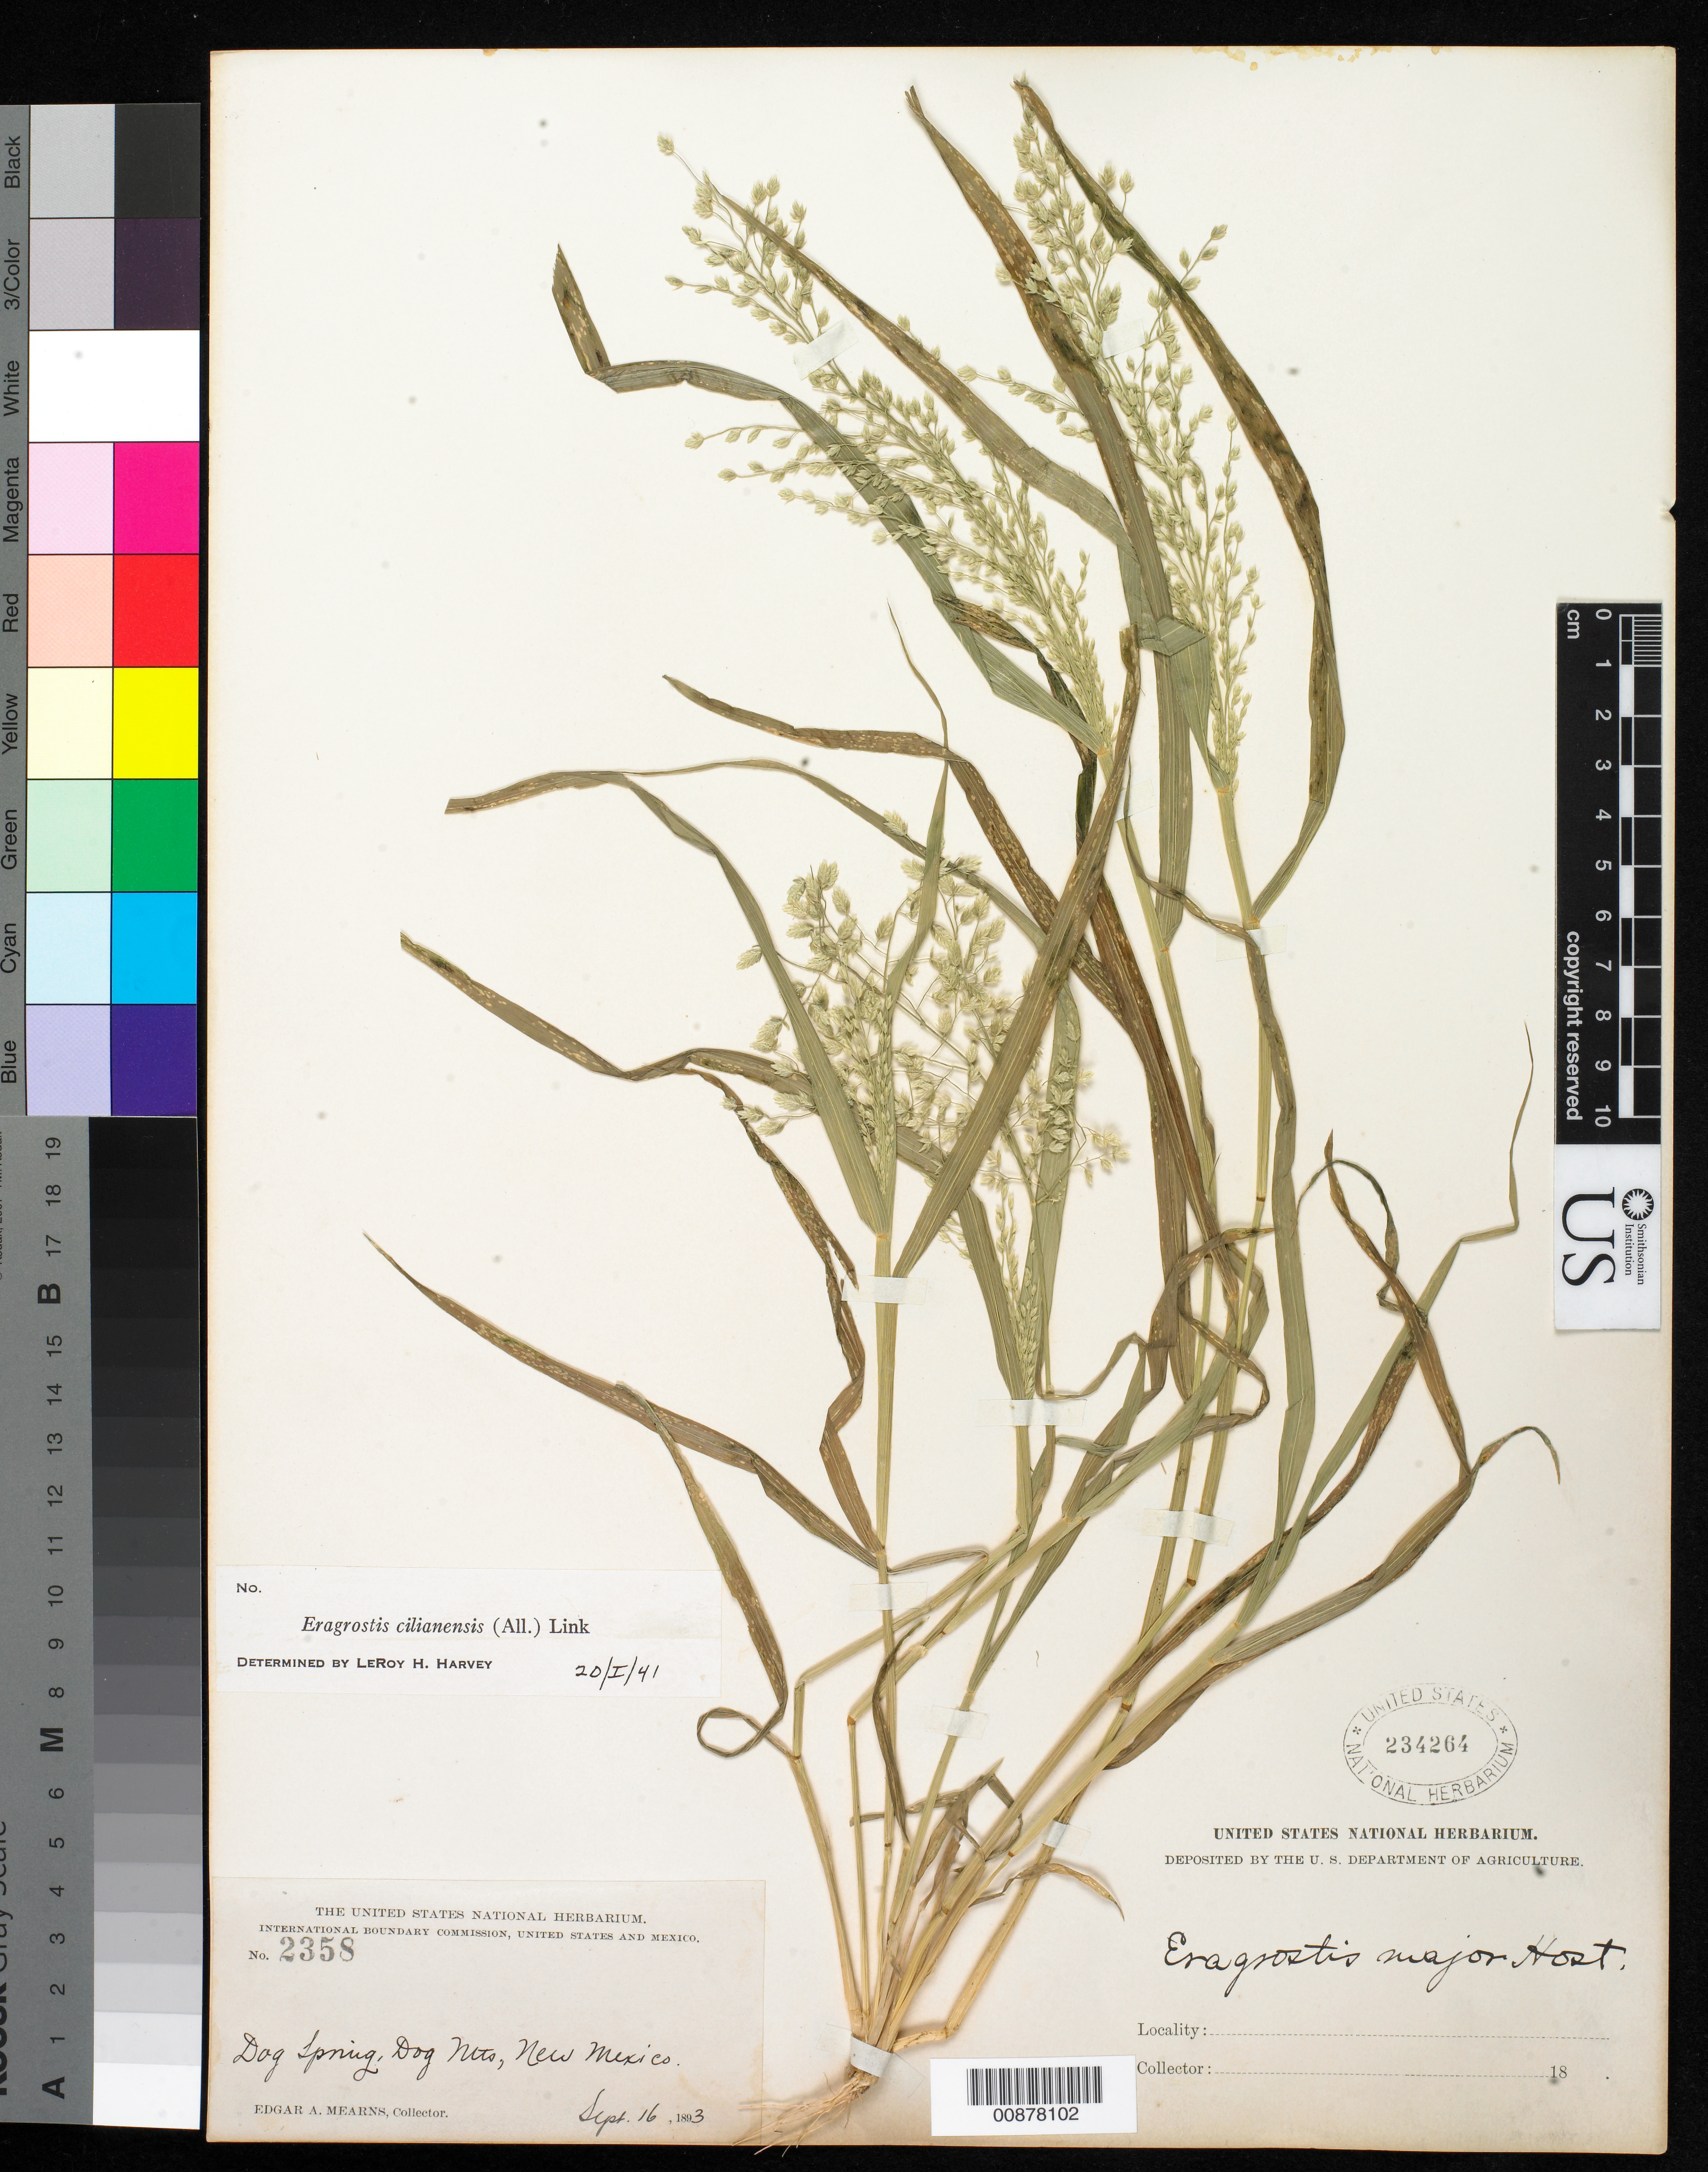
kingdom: Plantae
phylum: Tracheophyta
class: Liliopsida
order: Poales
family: Poaceae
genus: Eragrostis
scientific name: Eragrostis cilianensis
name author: (Bellardi) Vignolo ex Janch.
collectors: E. A. Mearns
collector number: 2358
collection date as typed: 16 Sep 1893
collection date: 1893-09-16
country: United States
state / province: New Mexico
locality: Dog Spring, Dog Mts., New Mexico.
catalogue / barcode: US 234264